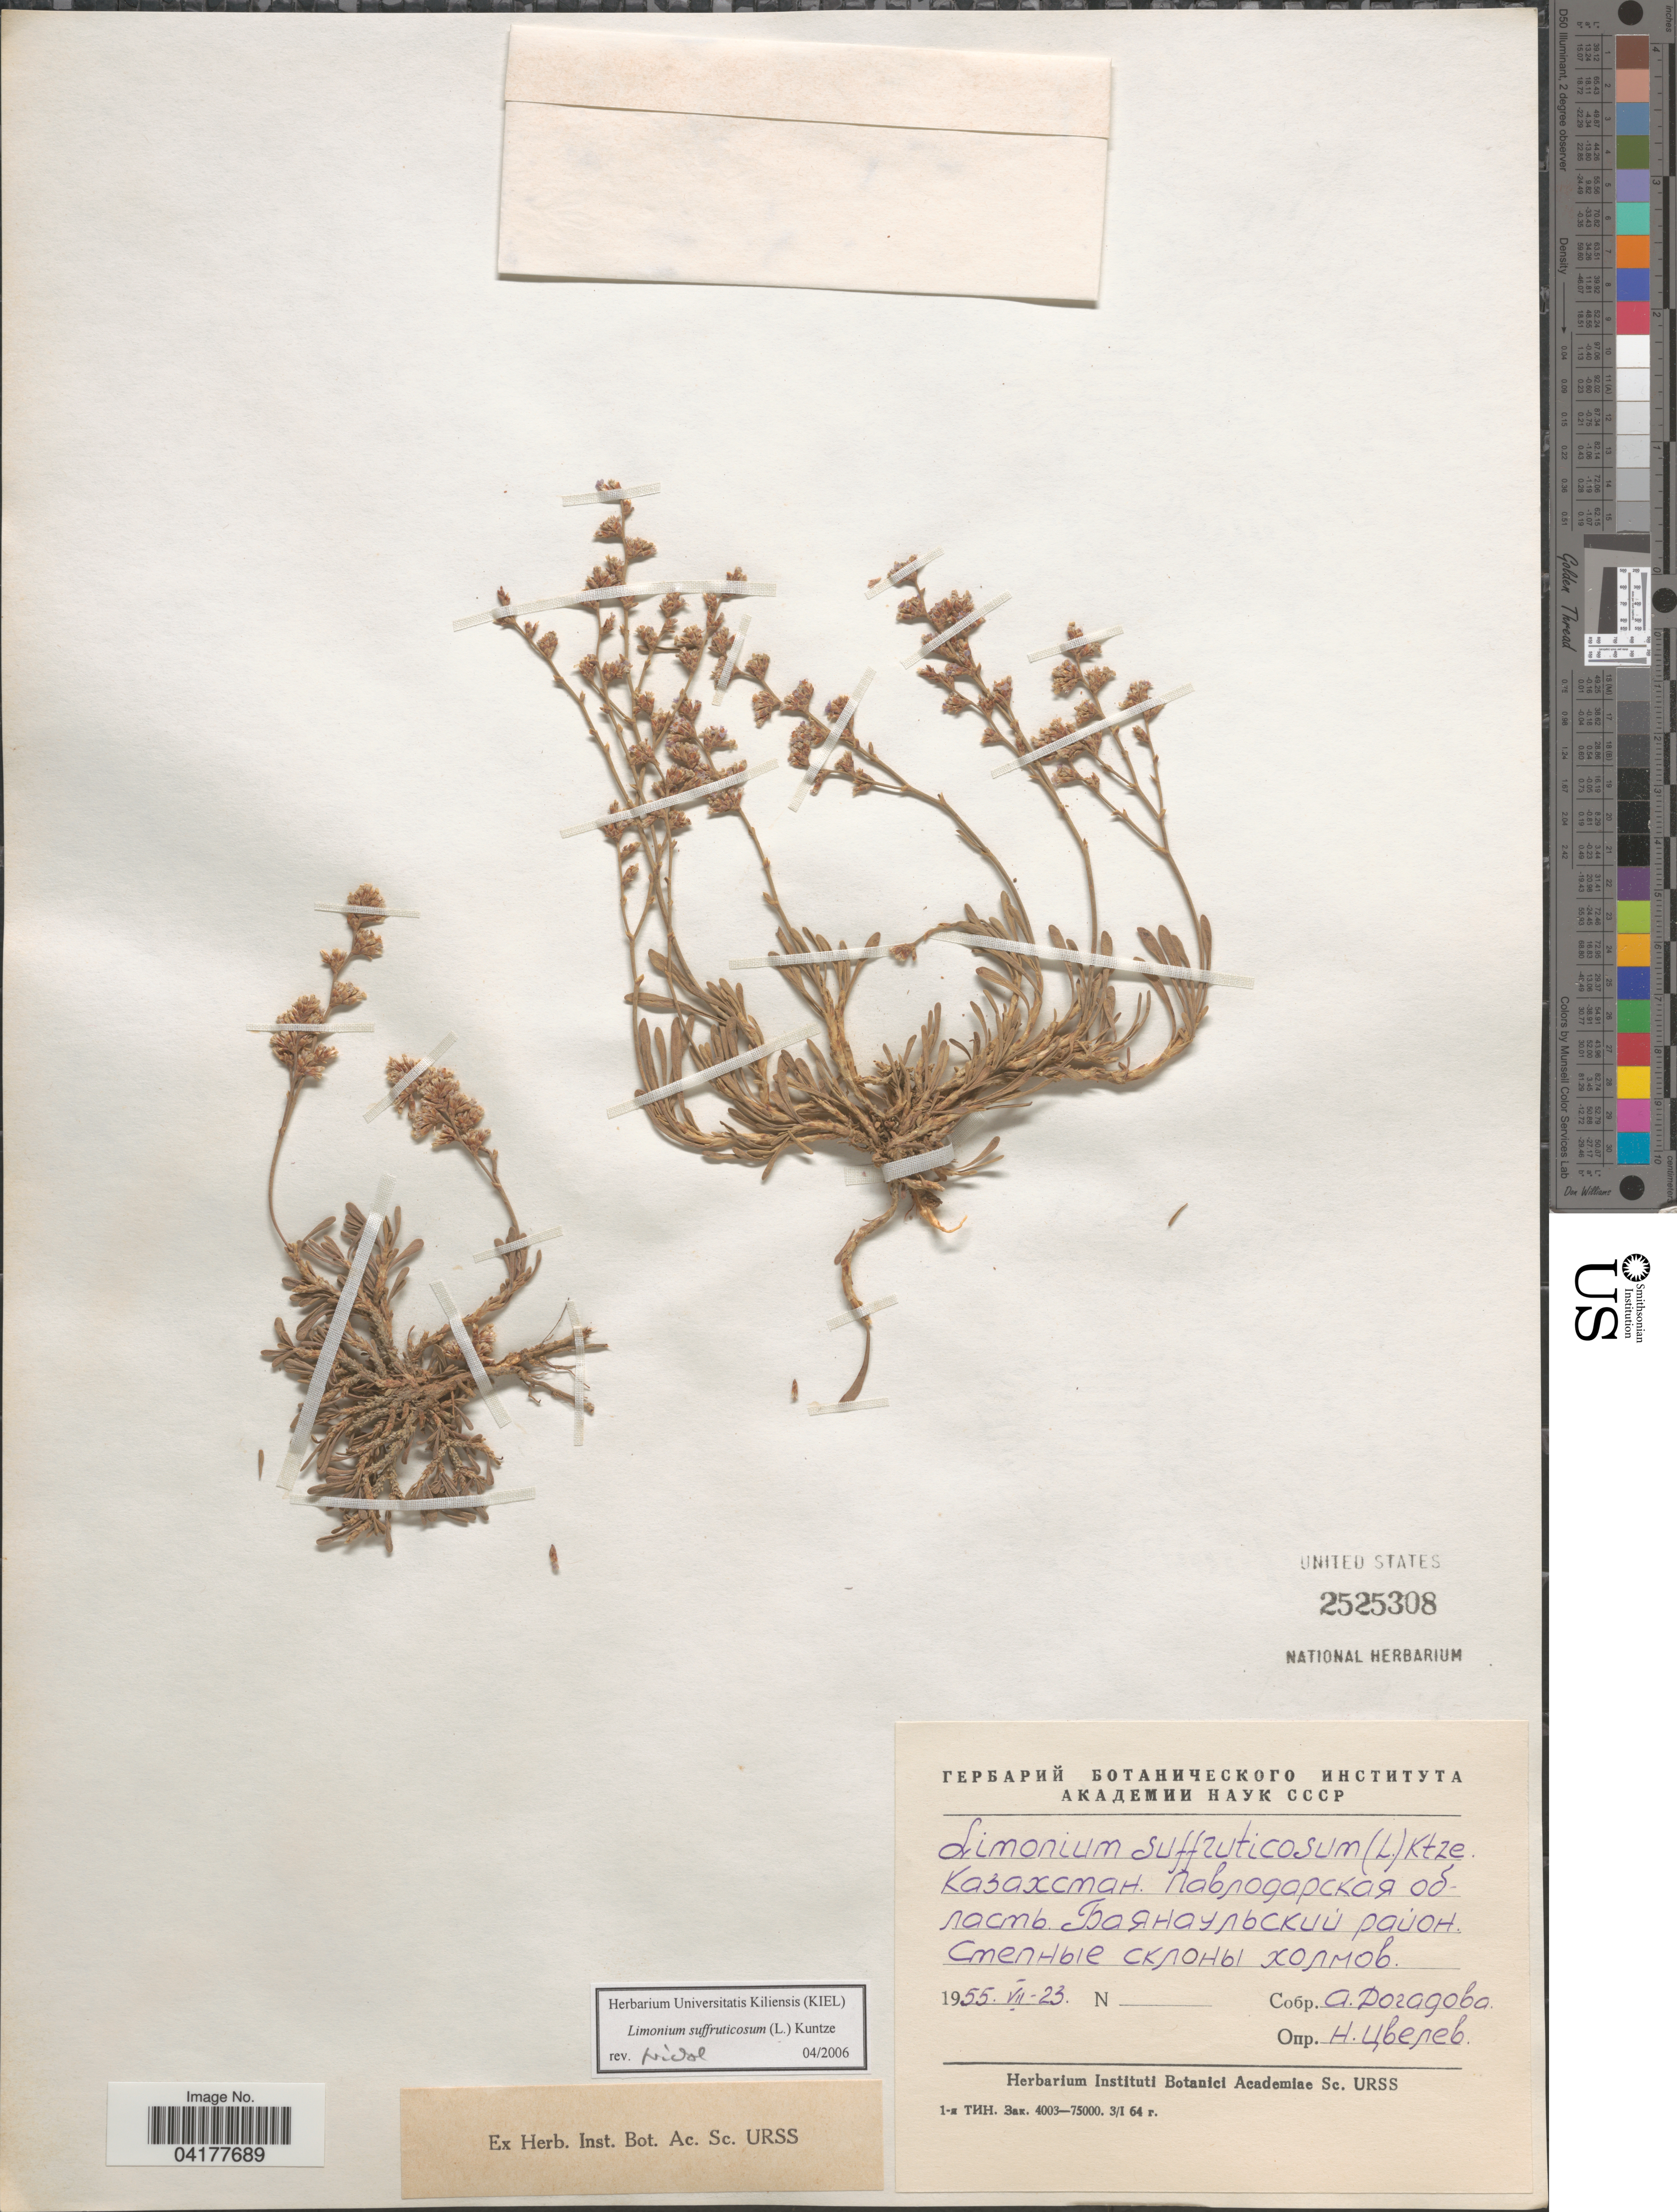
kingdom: Plantae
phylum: Tracheophyta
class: Magnoliopsida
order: Caryophyllales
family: Plumbaginaceae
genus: Limonium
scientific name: Limonium suffruticosum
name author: (L.) Kuntze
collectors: A. Dogadova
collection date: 1955-07-23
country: Kazakhstan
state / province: Paylodar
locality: Bayanaul District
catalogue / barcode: US 2525308